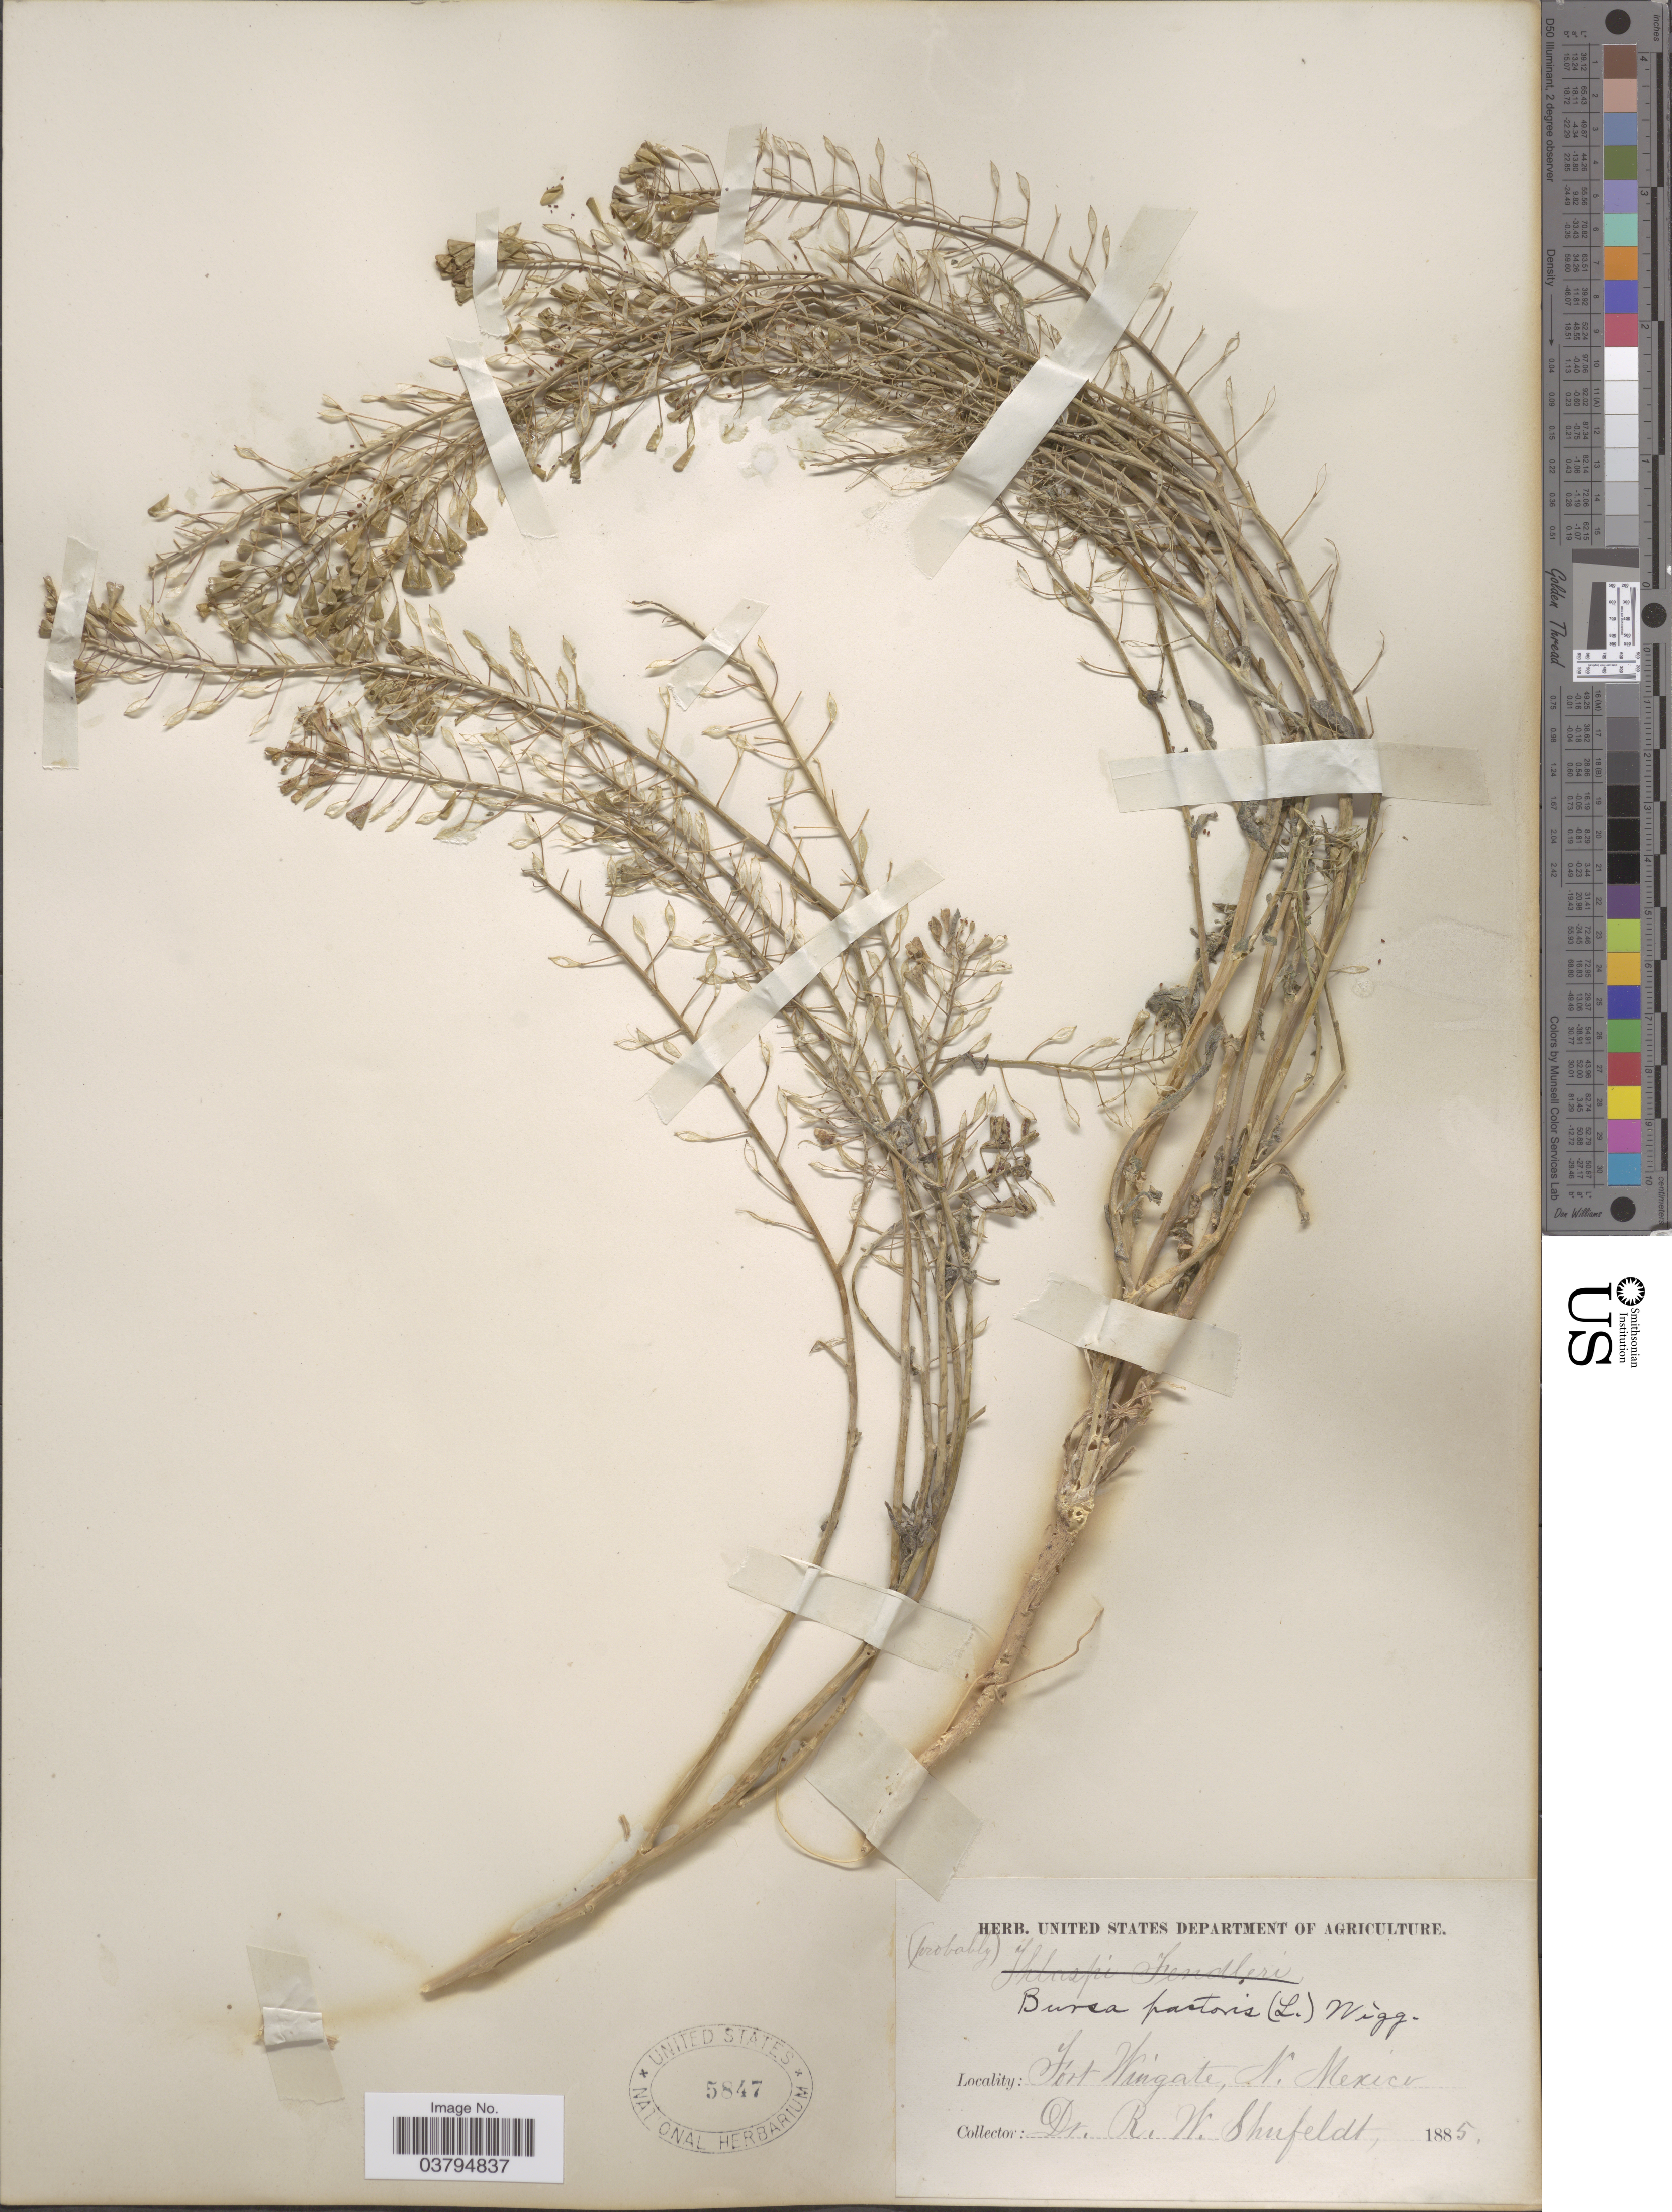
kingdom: Plantae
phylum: Tracheophyta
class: Magnoliopsida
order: Brassicales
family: Brassicaceae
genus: Capsella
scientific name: Capsella bursa-pastoris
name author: (L.) Medik.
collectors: R. Shufeldt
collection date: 1885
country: United States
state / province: New Mexico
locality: Fort Wingate.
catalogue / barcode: US 5847